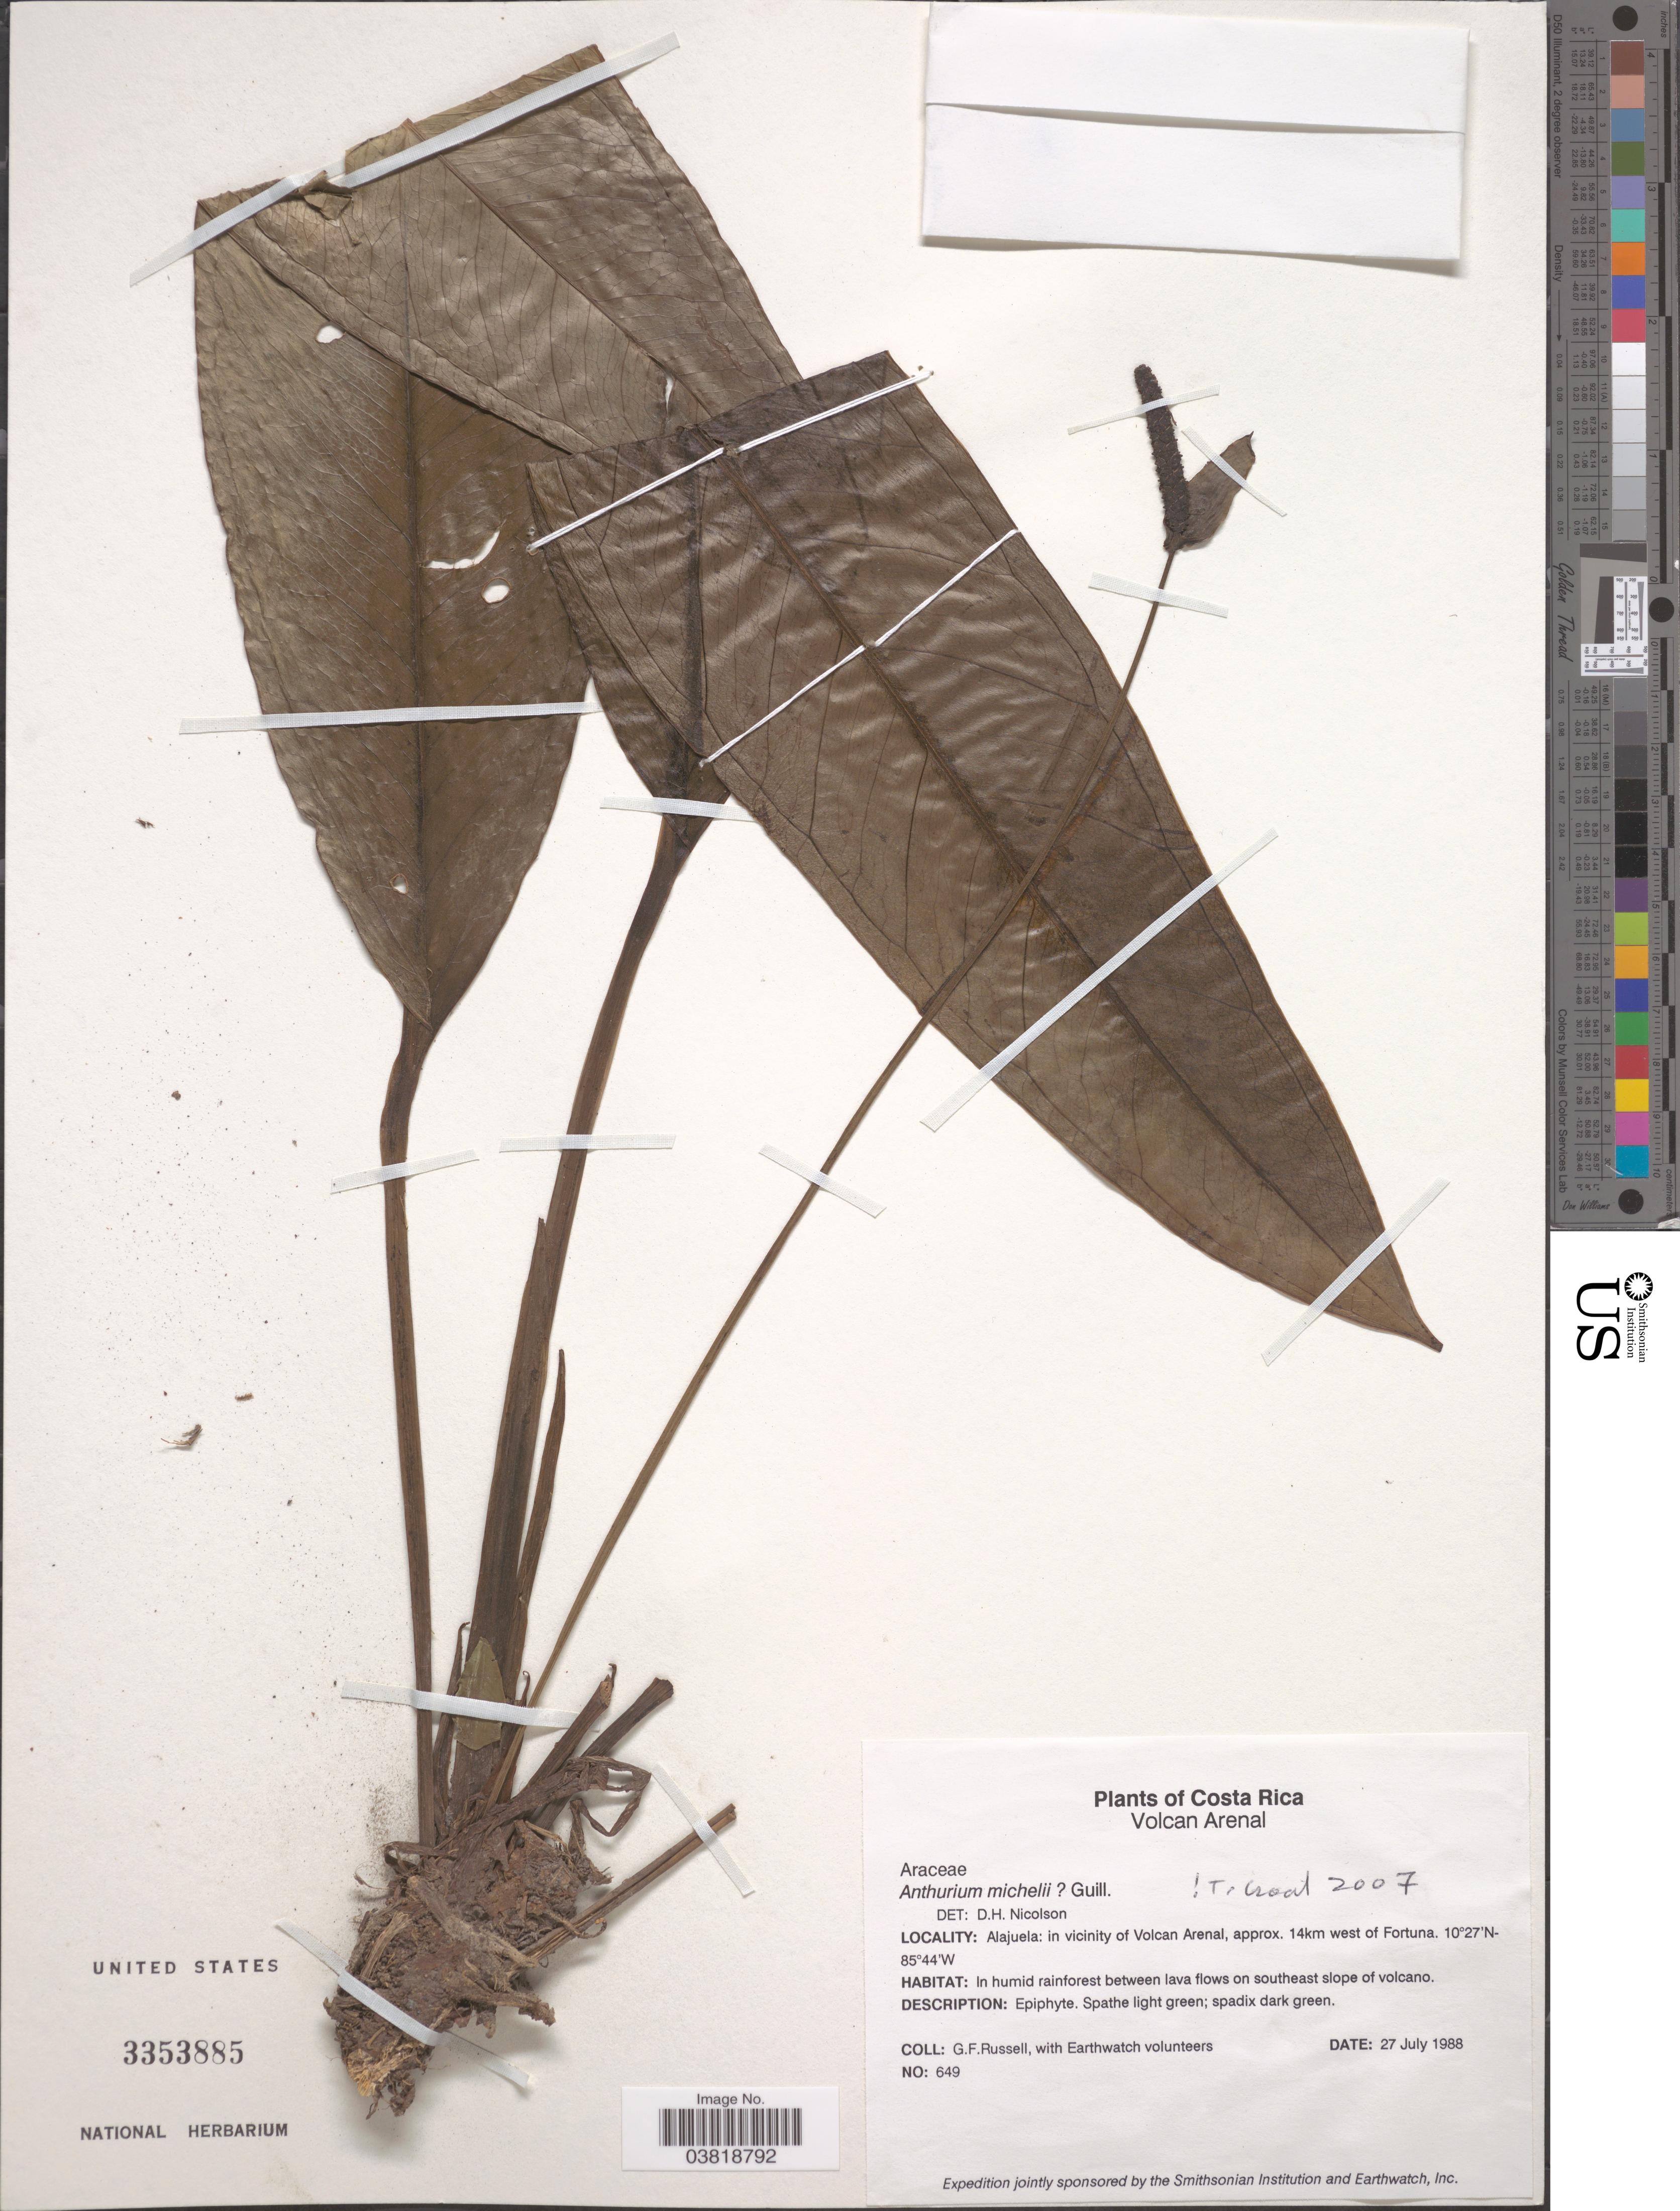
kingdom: Plantae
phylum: Tracheophyta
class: Liliopsida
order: Alismatales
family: Araceae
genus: Anthurium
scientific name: Anthurium michelii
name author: Guillaumin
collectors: G. Russell & Earthwatch Volunteers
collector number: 649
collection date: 1988-07-27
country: Costa Rica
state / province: Alajuela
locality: Volcan Arenal. In vicinity of Volcan Arenal, approx. 14km west of Fortuna. In humid rainforest between lava flows on southeast slope of volcano.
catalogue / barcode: US 3353885